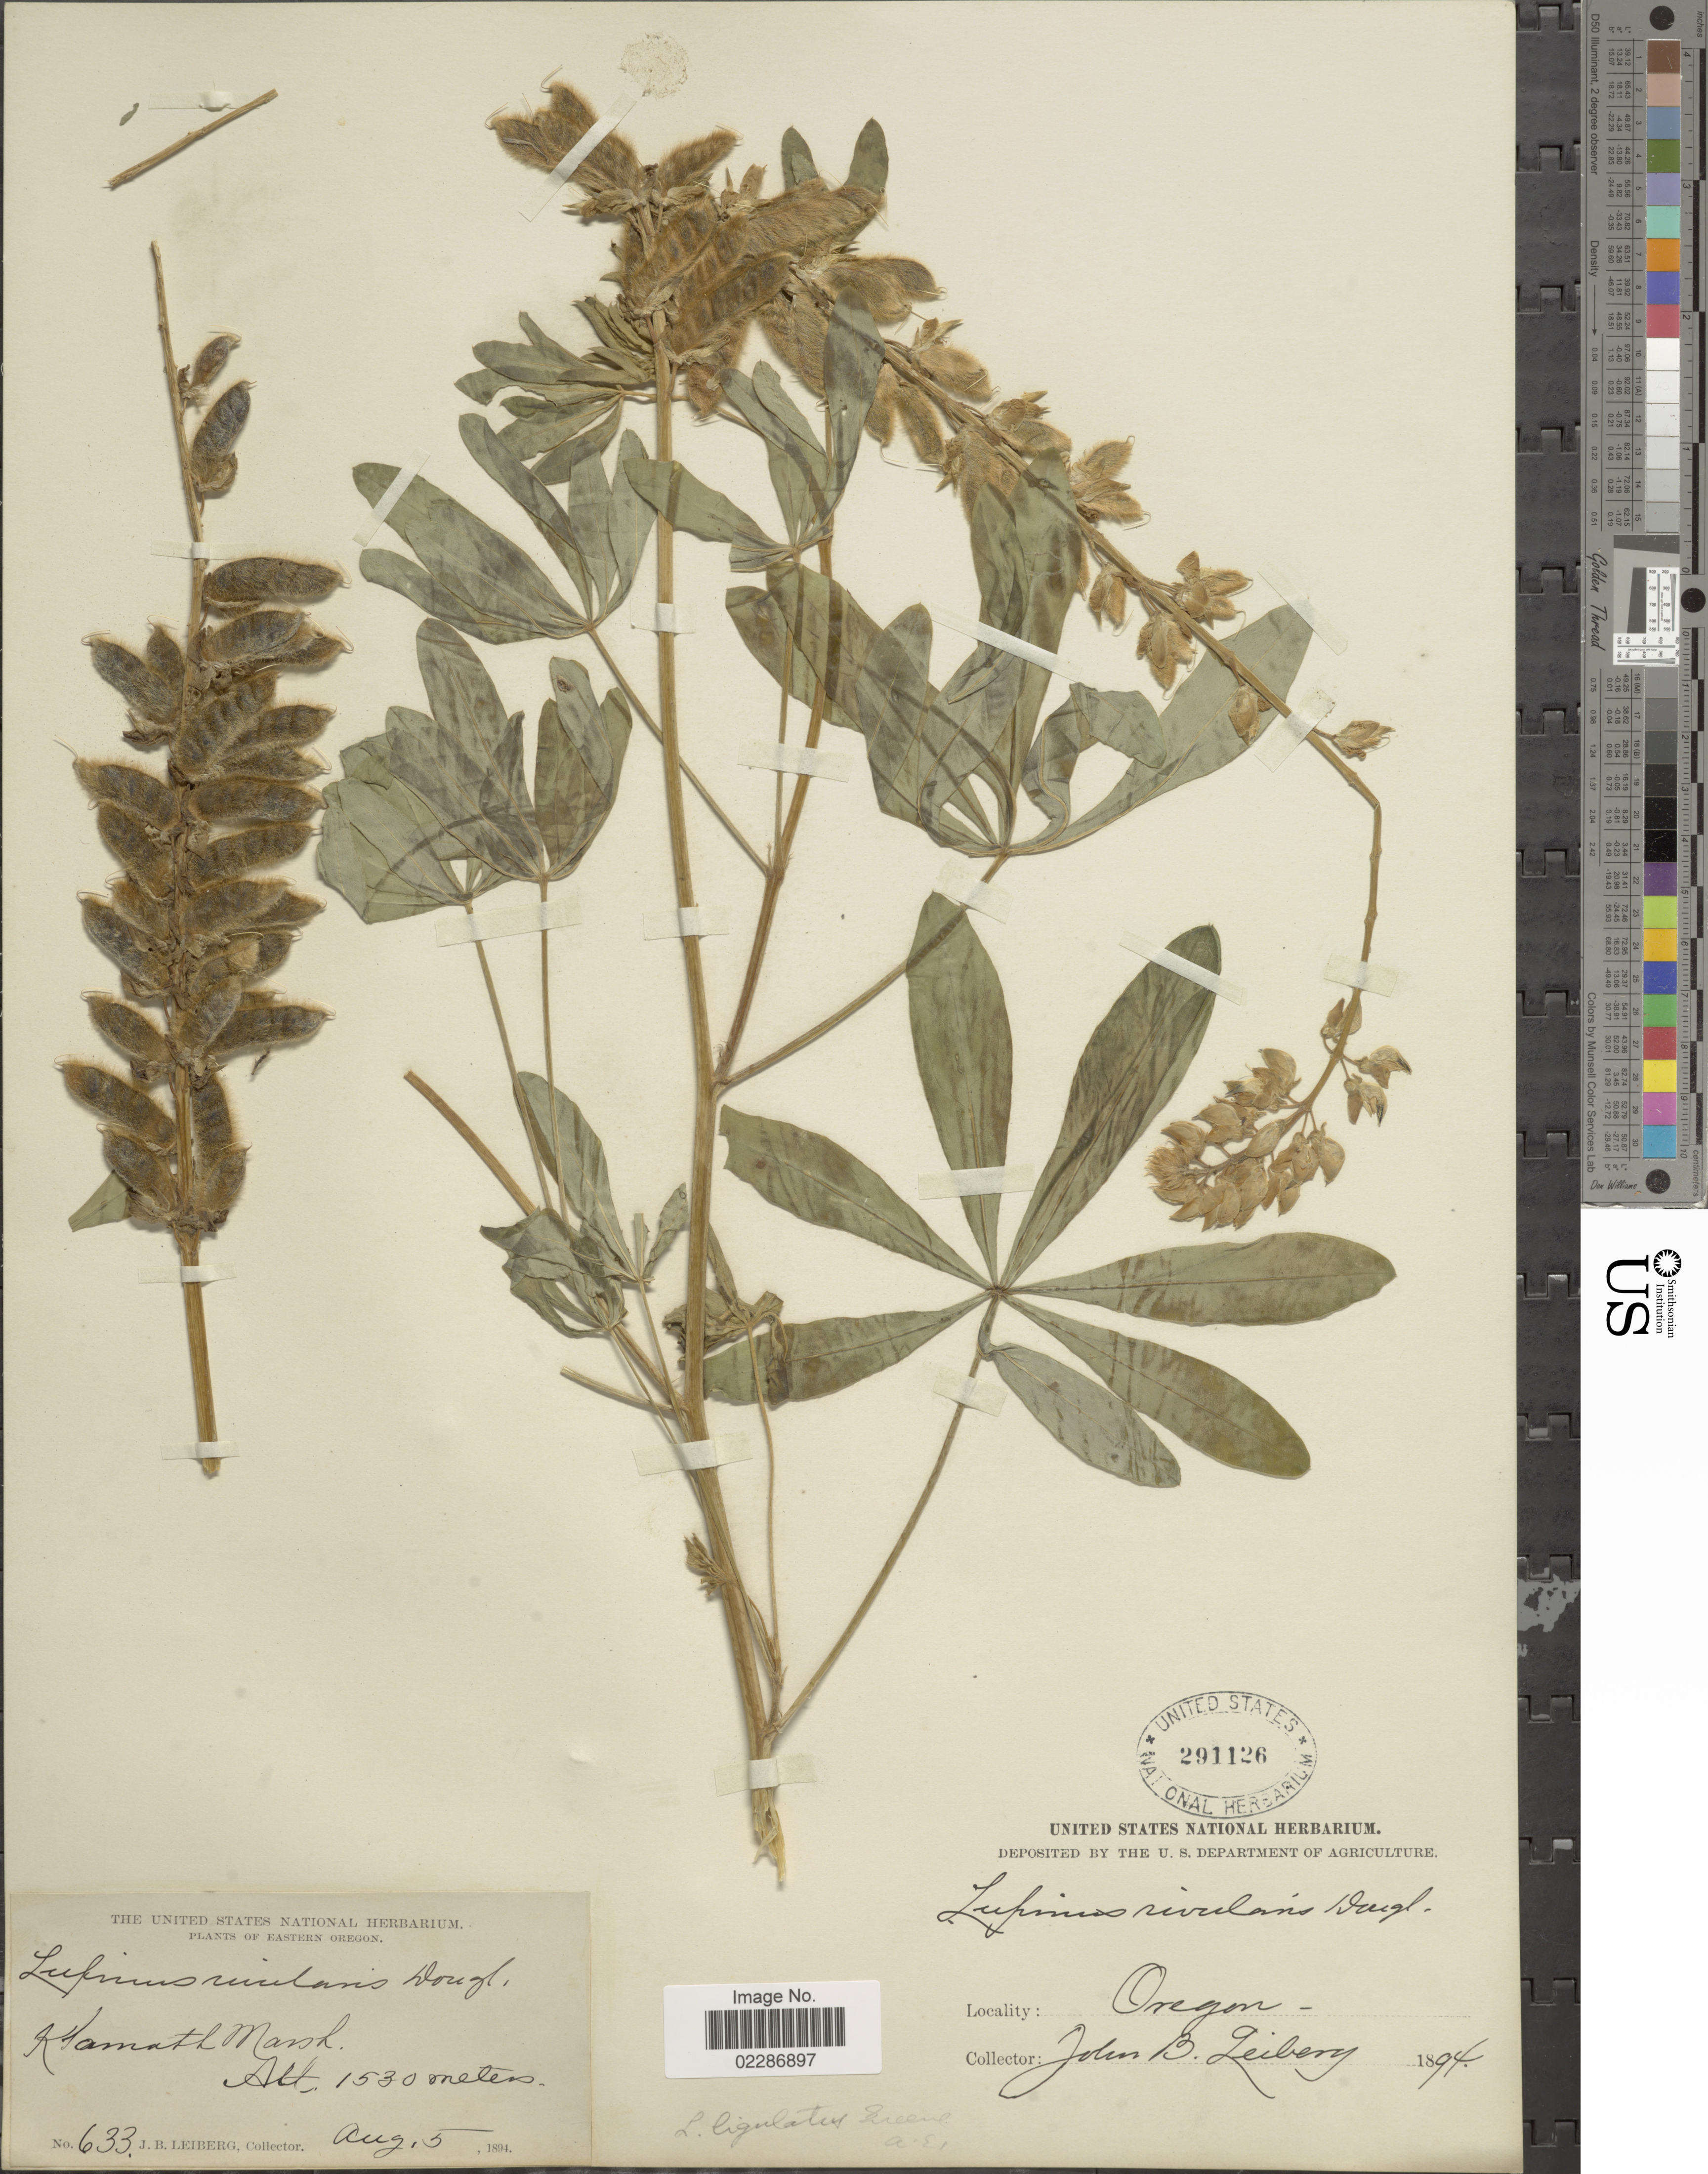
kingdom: Plantae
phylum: Tracheophyta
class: Magnoliopsida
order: Fabales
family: Fabaceae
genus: Lupinus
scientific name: Lupinus latifolius var. viridifolius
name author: (A. Heller) C.P. Sm.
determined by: Liston, A. I.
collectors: J. B. Leiberg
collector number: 633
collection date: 1891-08-05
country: United States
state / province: Oregon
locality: Klamath Marsh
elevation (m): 1530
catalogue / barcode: US 291126